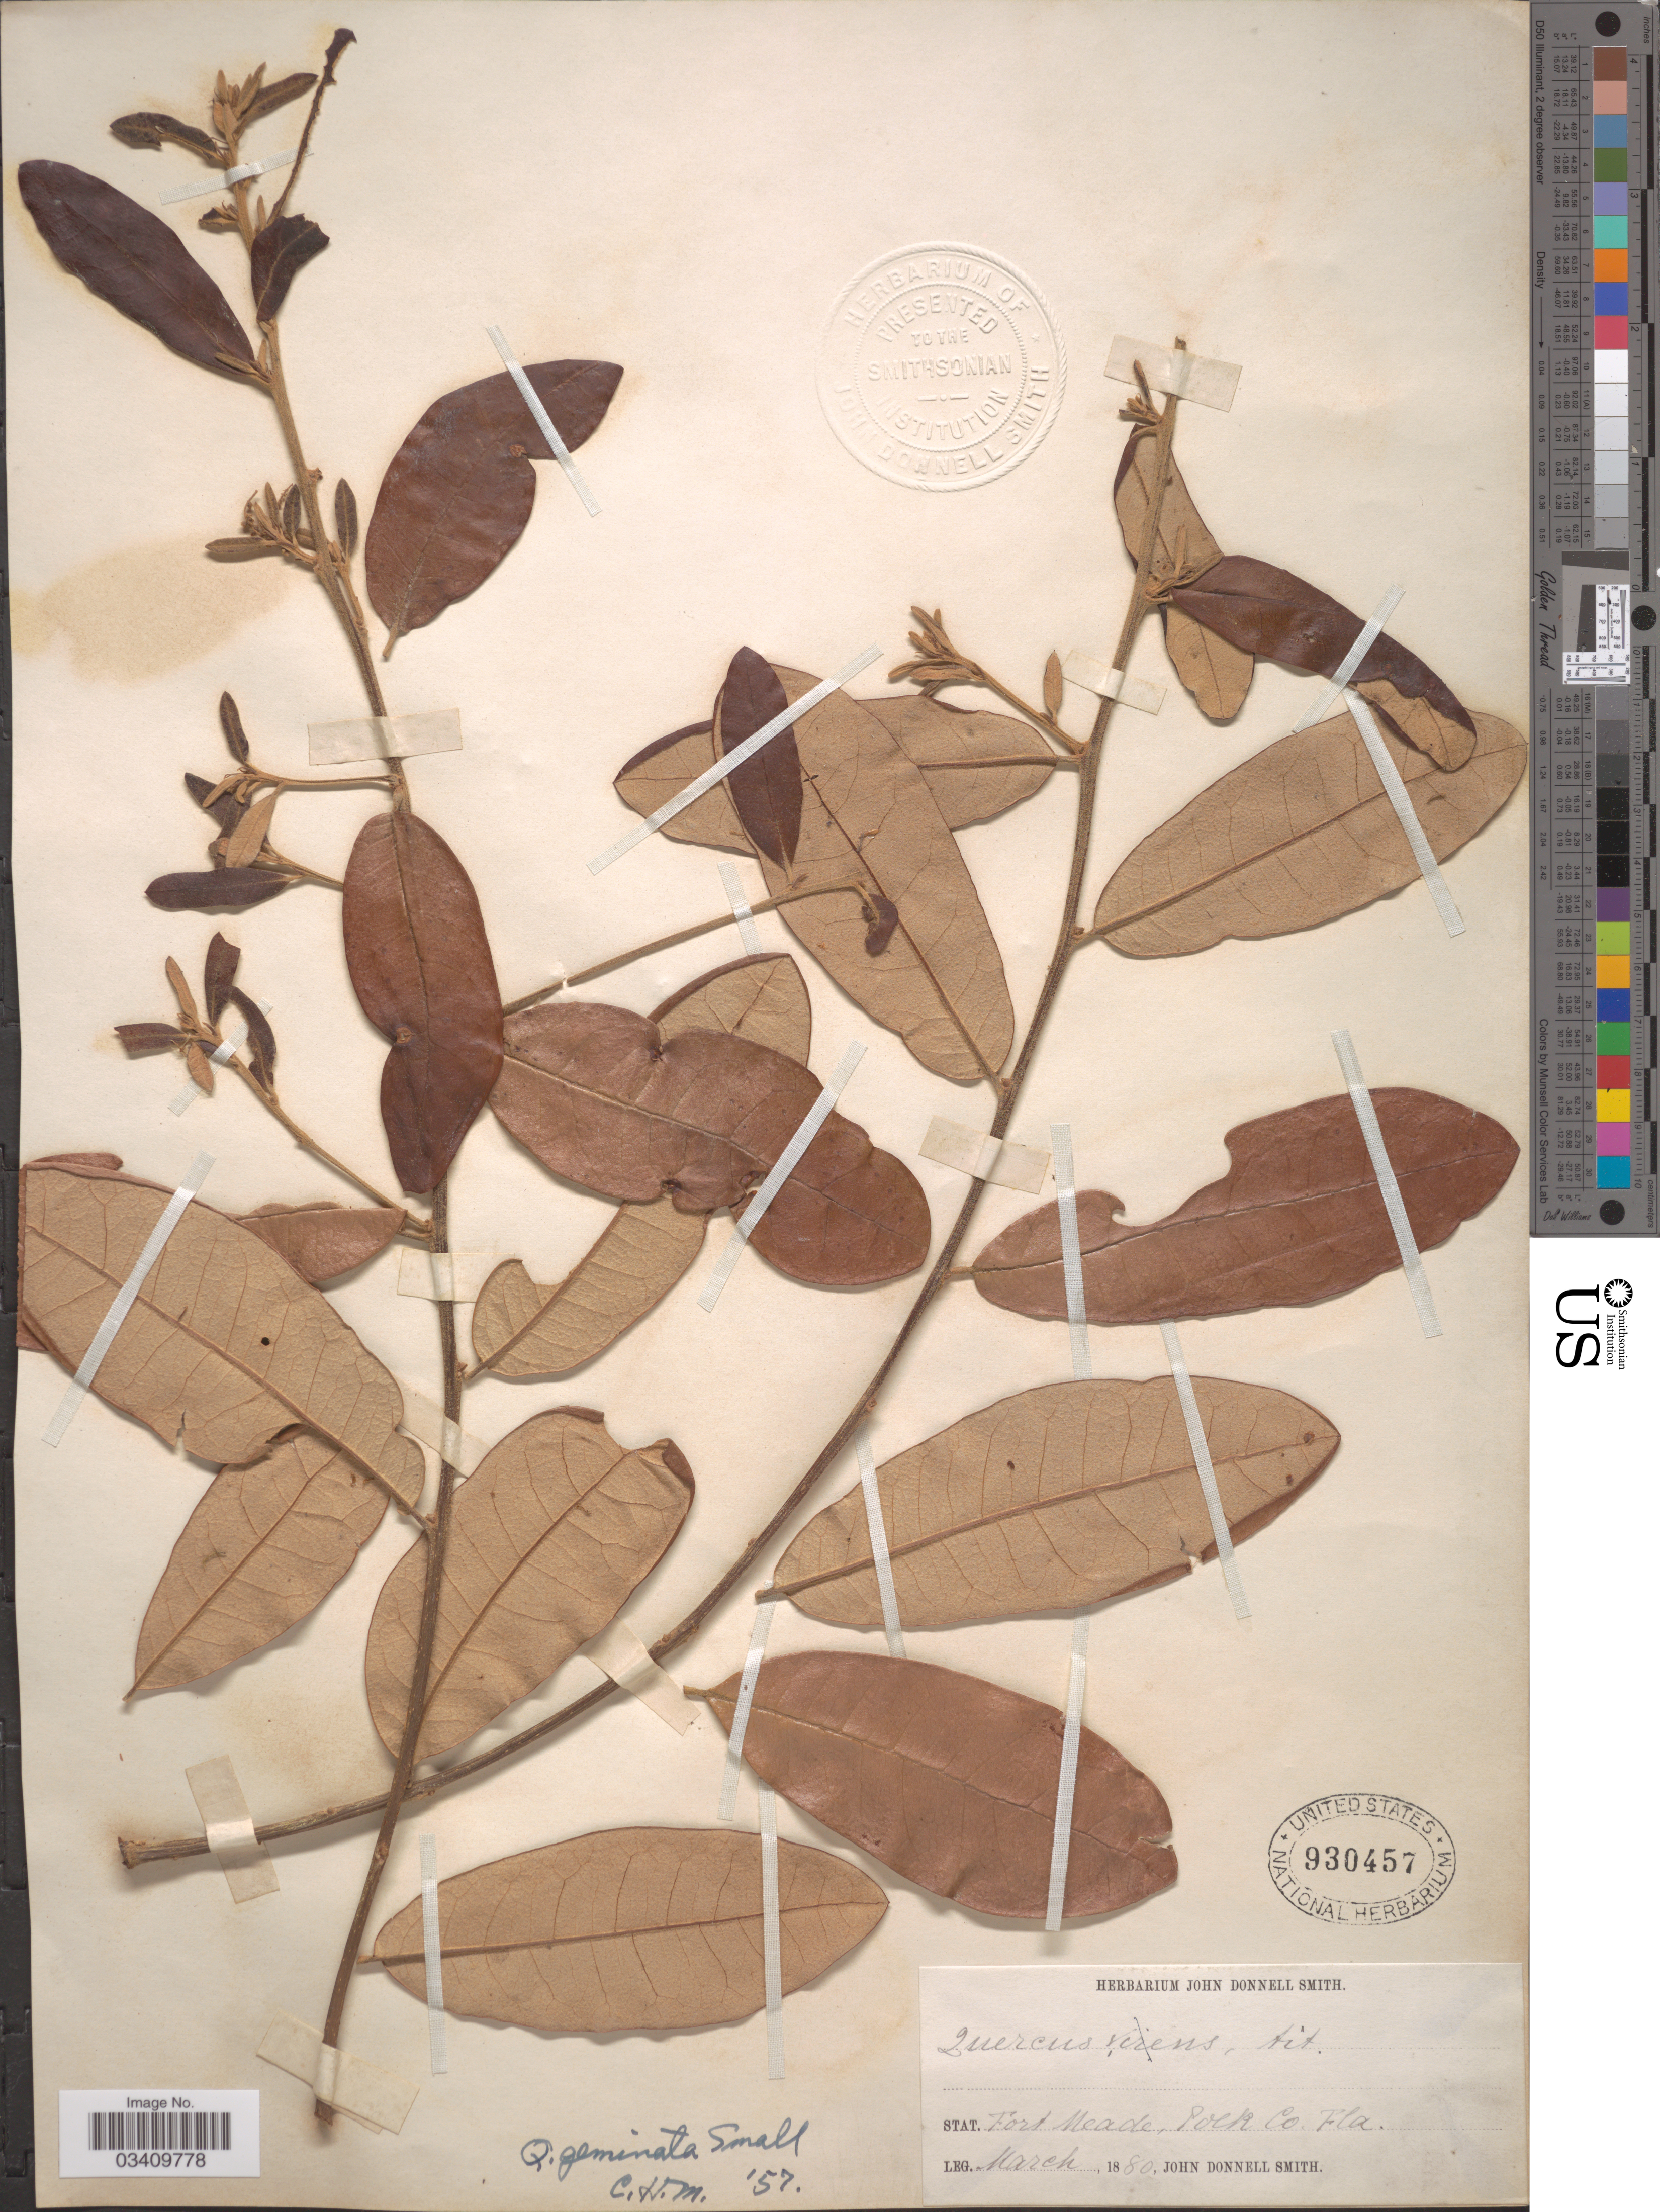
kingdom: Plantae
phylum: Tracheophyta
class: Magnoliopsida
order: Fagales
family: Fagaceae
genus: Quercus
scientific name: Quercus virginiana var. maritima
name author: (Michx.) Sarg.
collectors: J. Donnell Smith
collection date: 1880-03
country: United States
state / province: Florida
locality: Fort Meade, Polk Co.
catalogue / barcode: US 930457